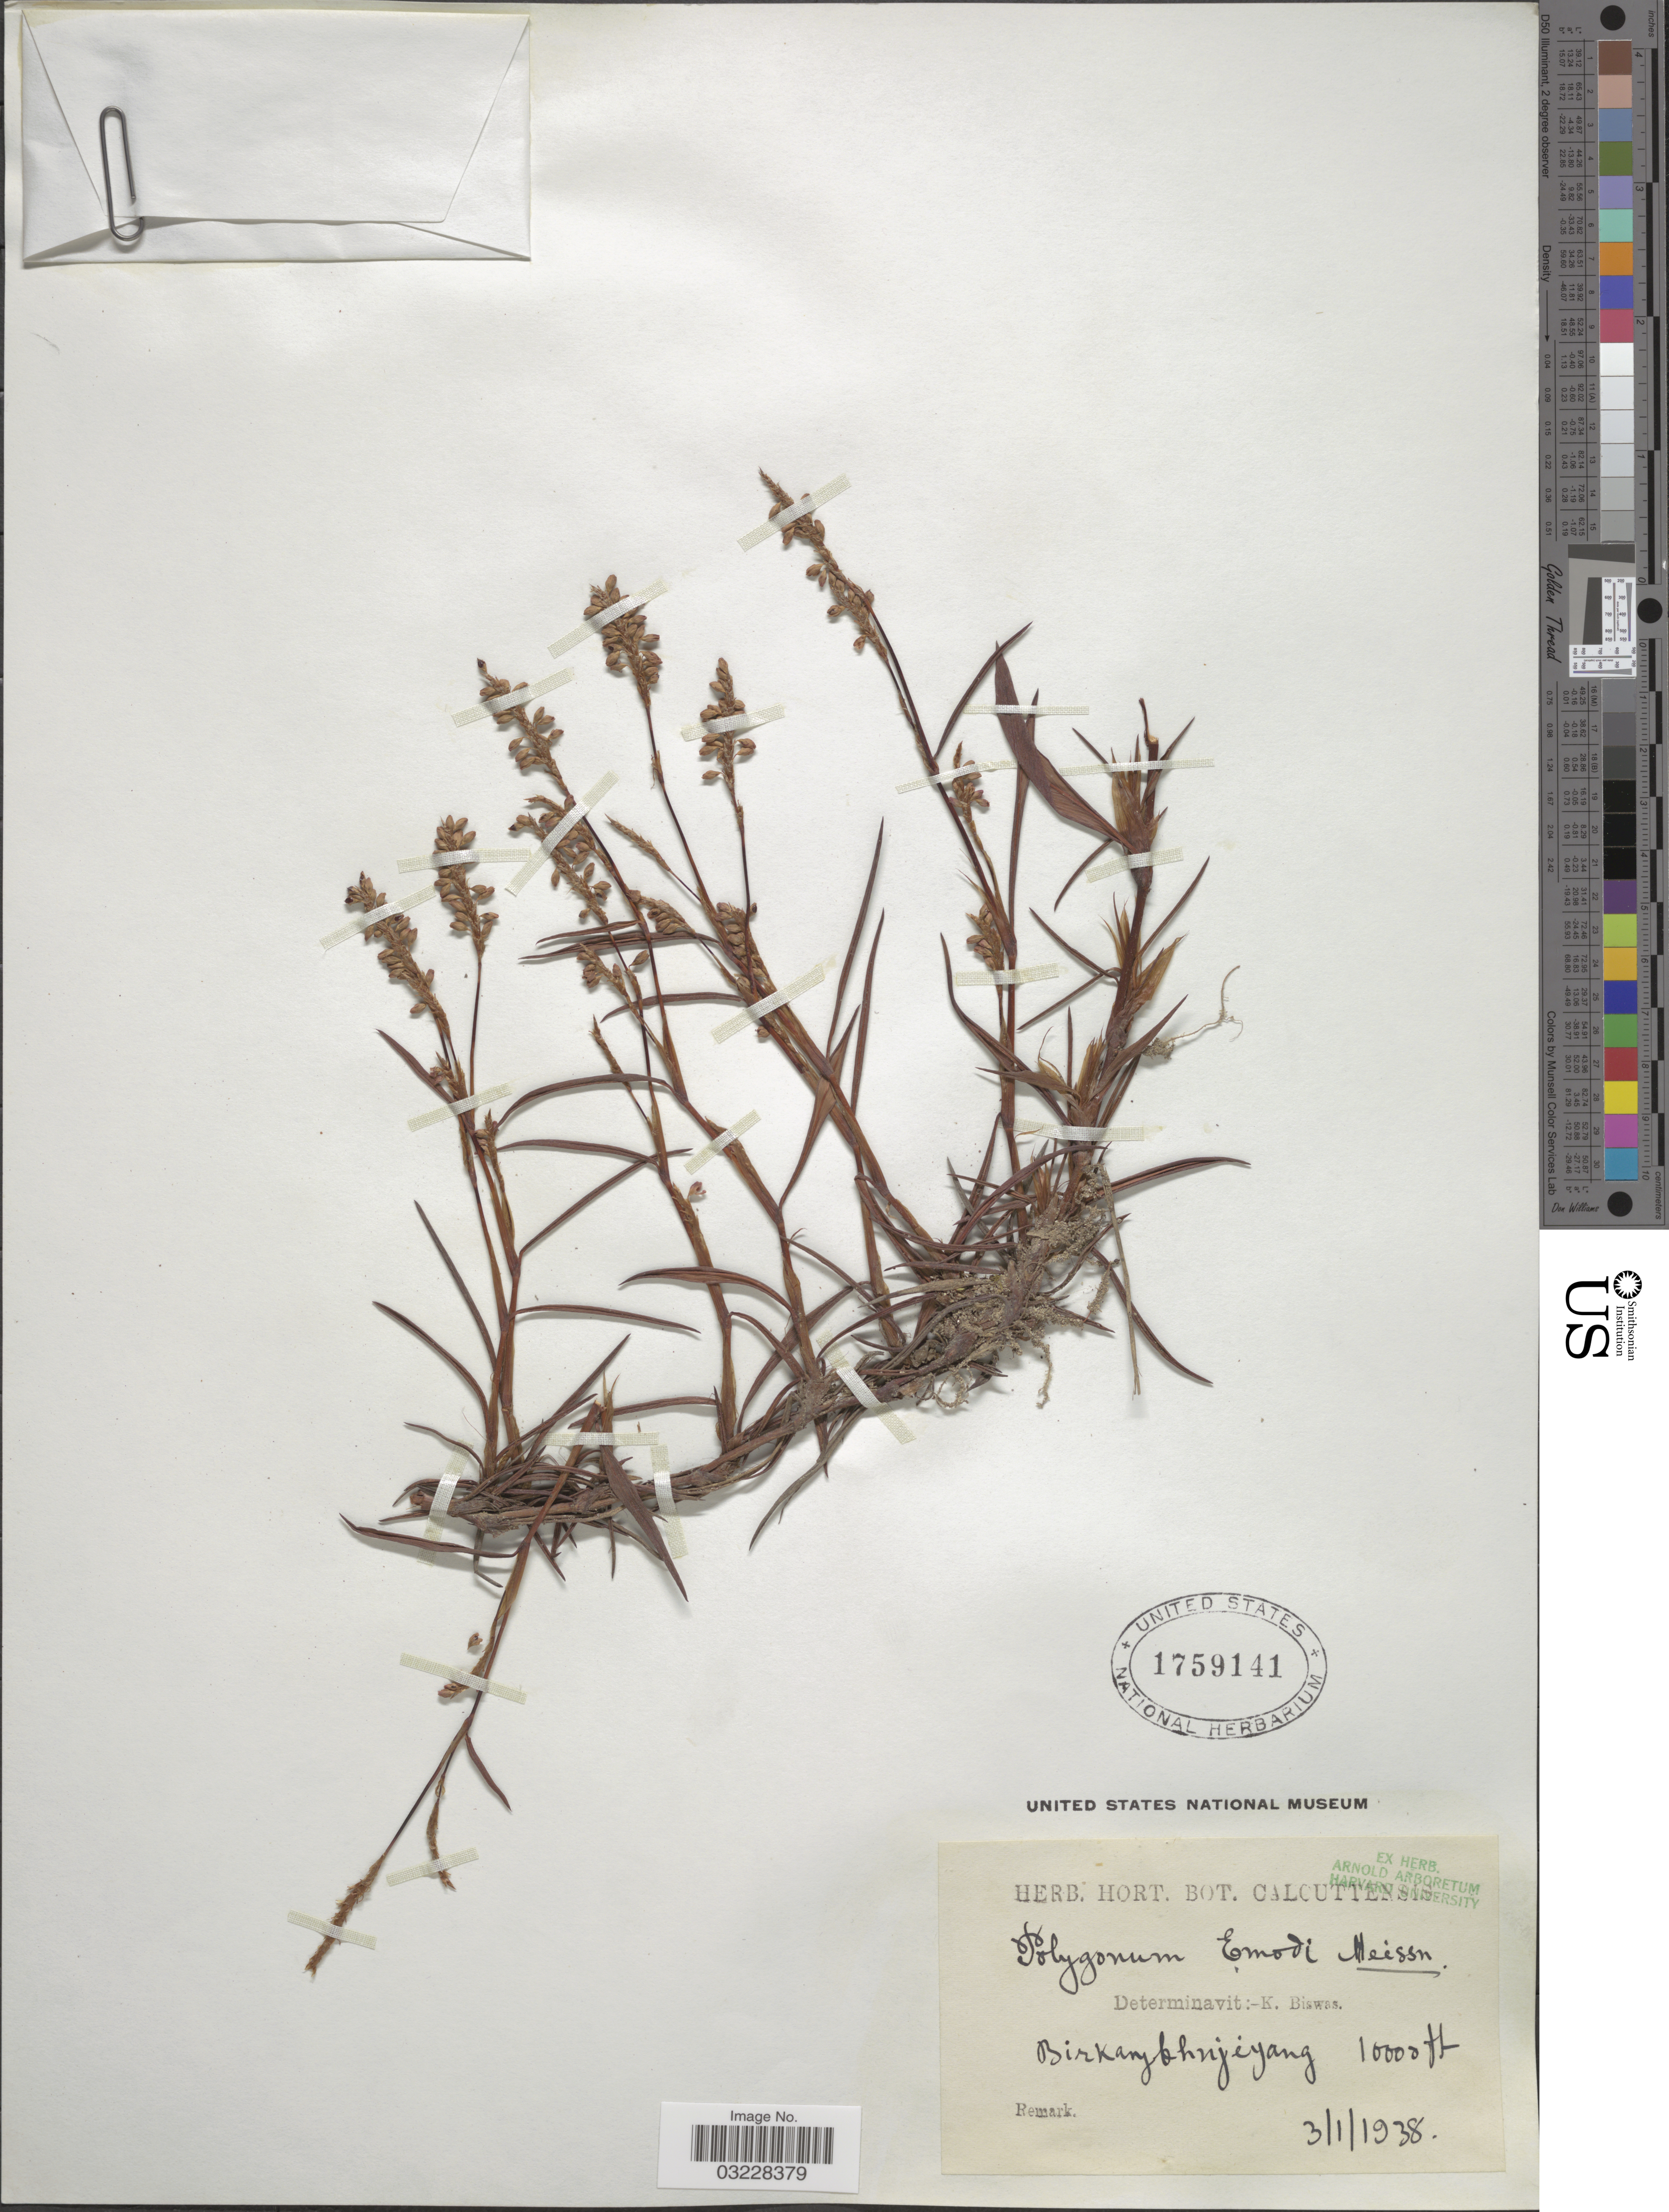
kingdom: Plantae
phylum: Tracheophyta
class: Magnoliopsida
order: Caryophyllales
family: Polygonaceae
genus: Bistorta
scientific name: Bistorta emodi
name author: (Meisn.) H. Hara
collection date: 1938-01-03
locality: Birkangbhnjéyang. [interpreted]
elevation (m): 3048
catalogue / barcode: US 1759141